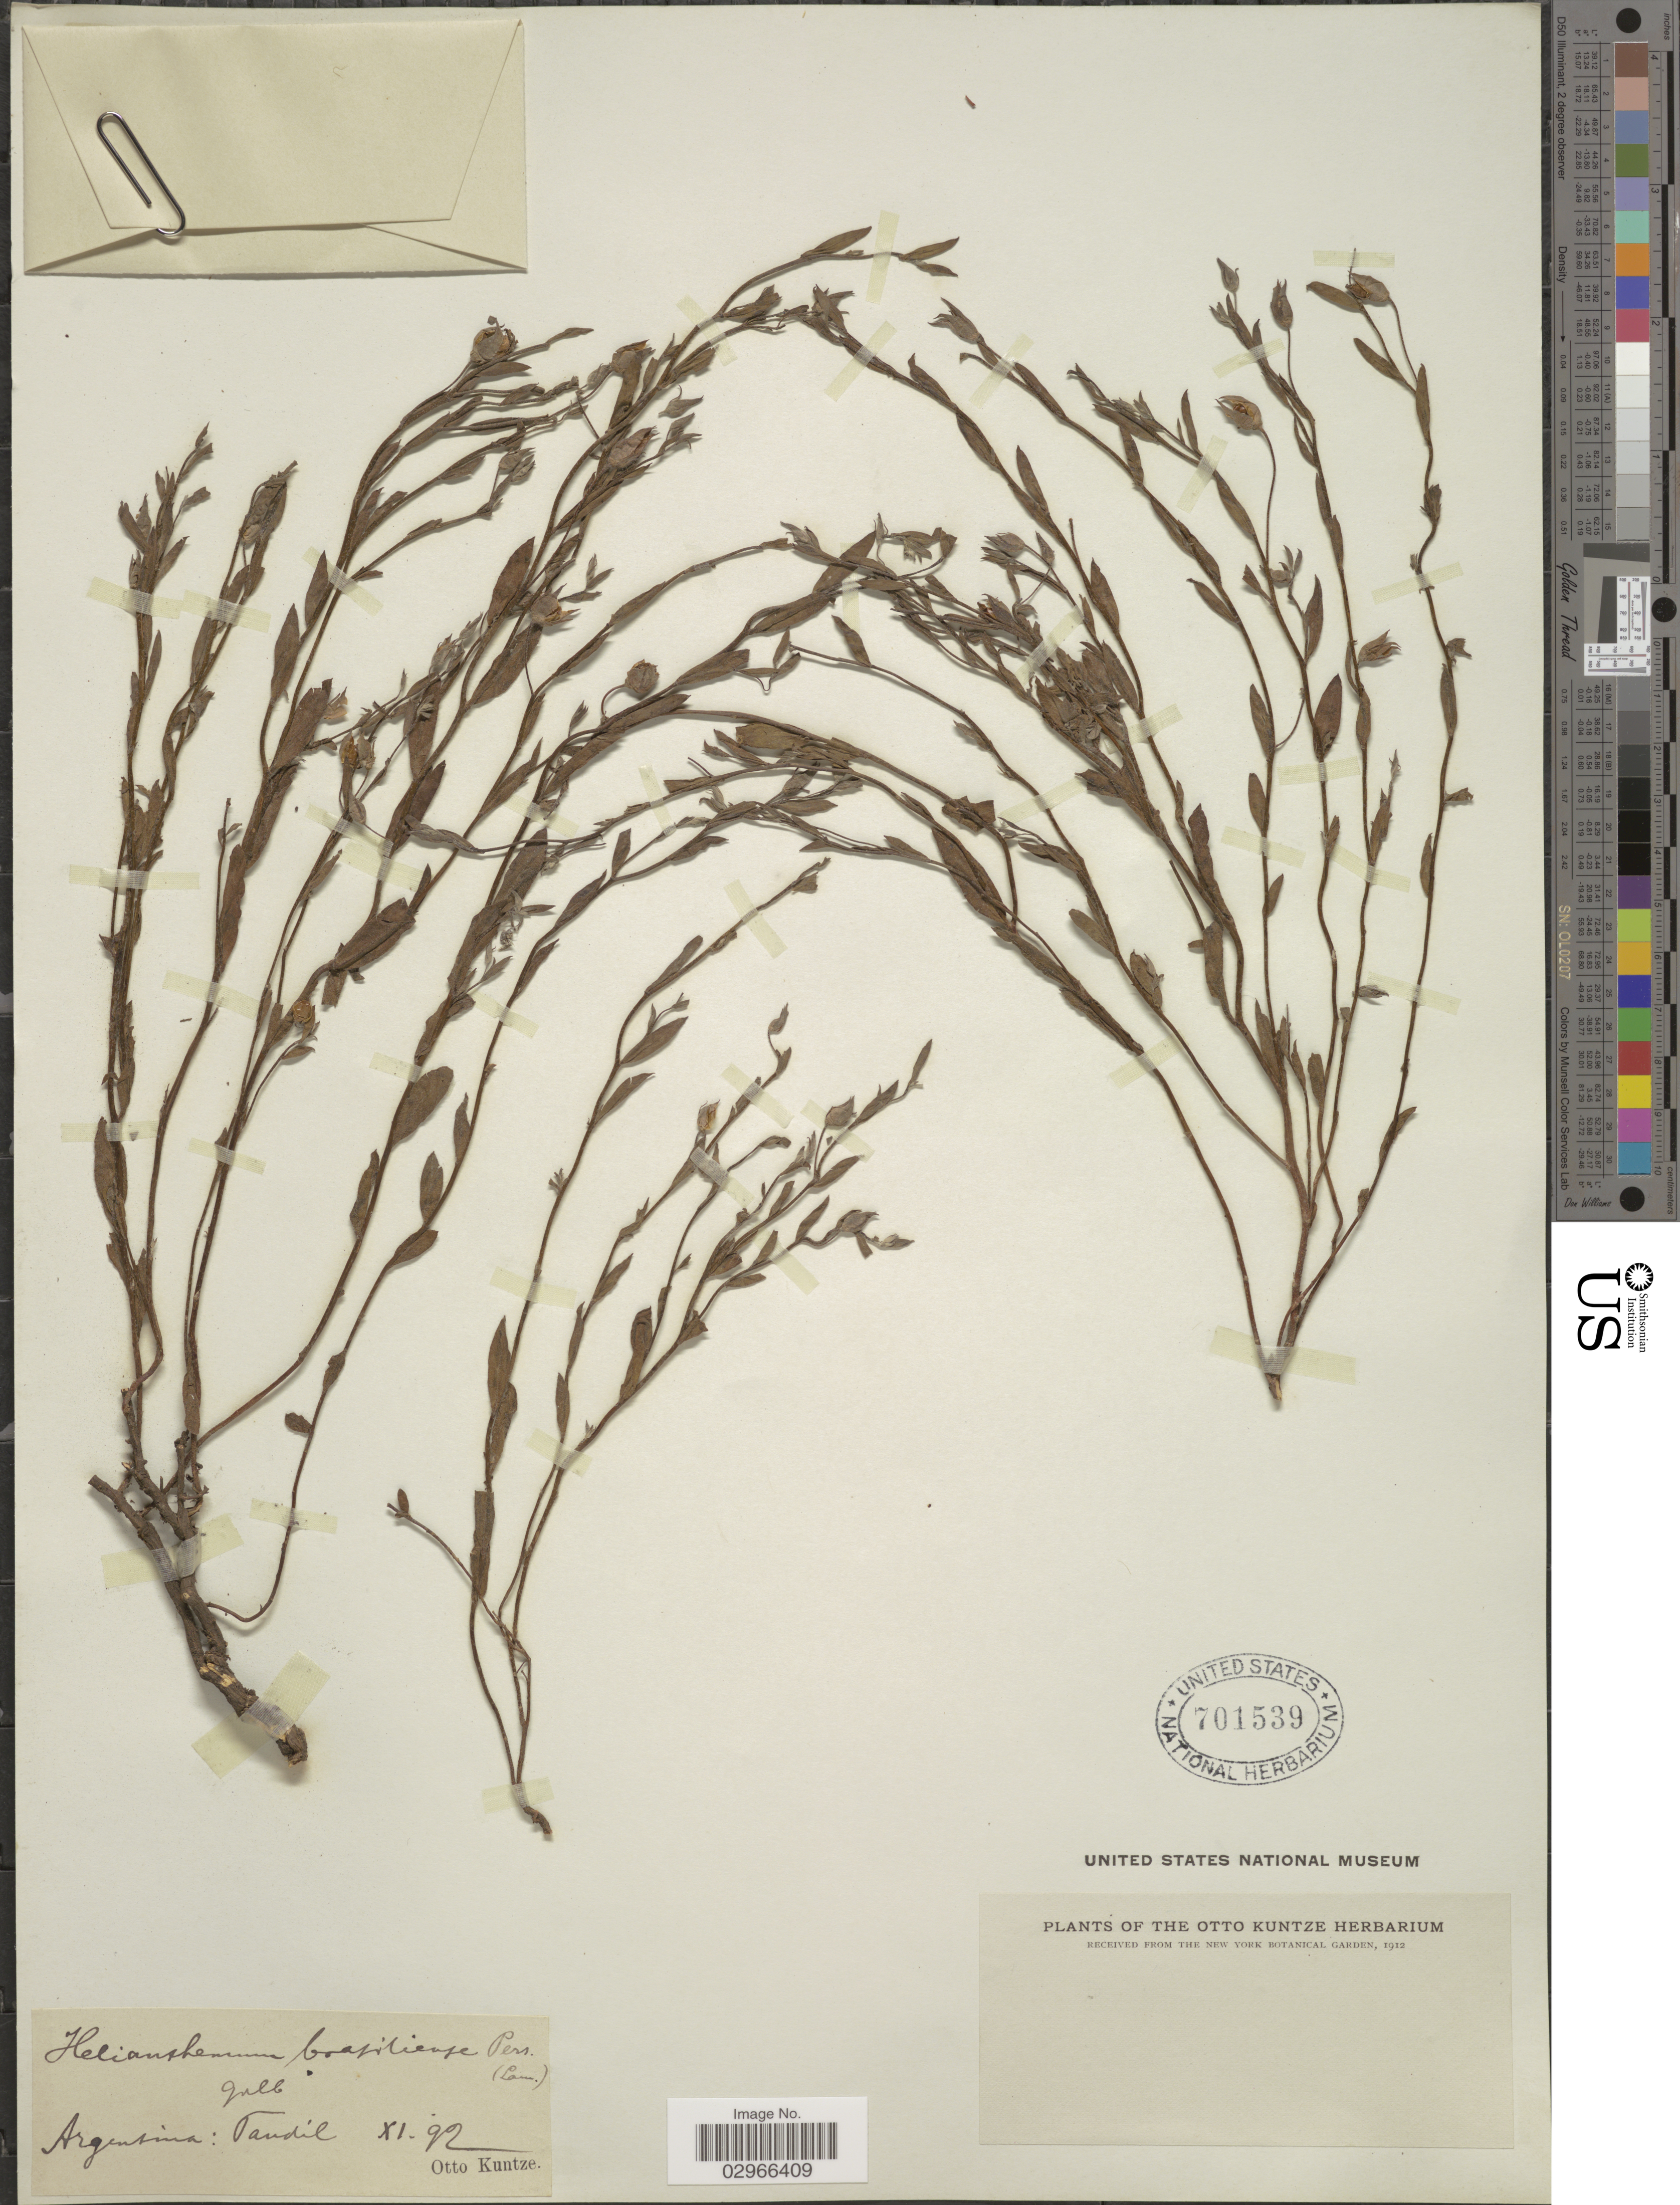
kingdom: Plantae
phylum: Tracheophyta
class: Magnoliopsida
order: Malvales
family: Cistaceae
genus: Halimium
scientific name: Halimium brasiliense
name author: (Lam.) Grosser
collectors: C.E.O. Kuntze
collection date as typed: Transcribed d/m/y: /11/92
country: Argentina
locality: Tandil.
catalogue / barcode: US 701539